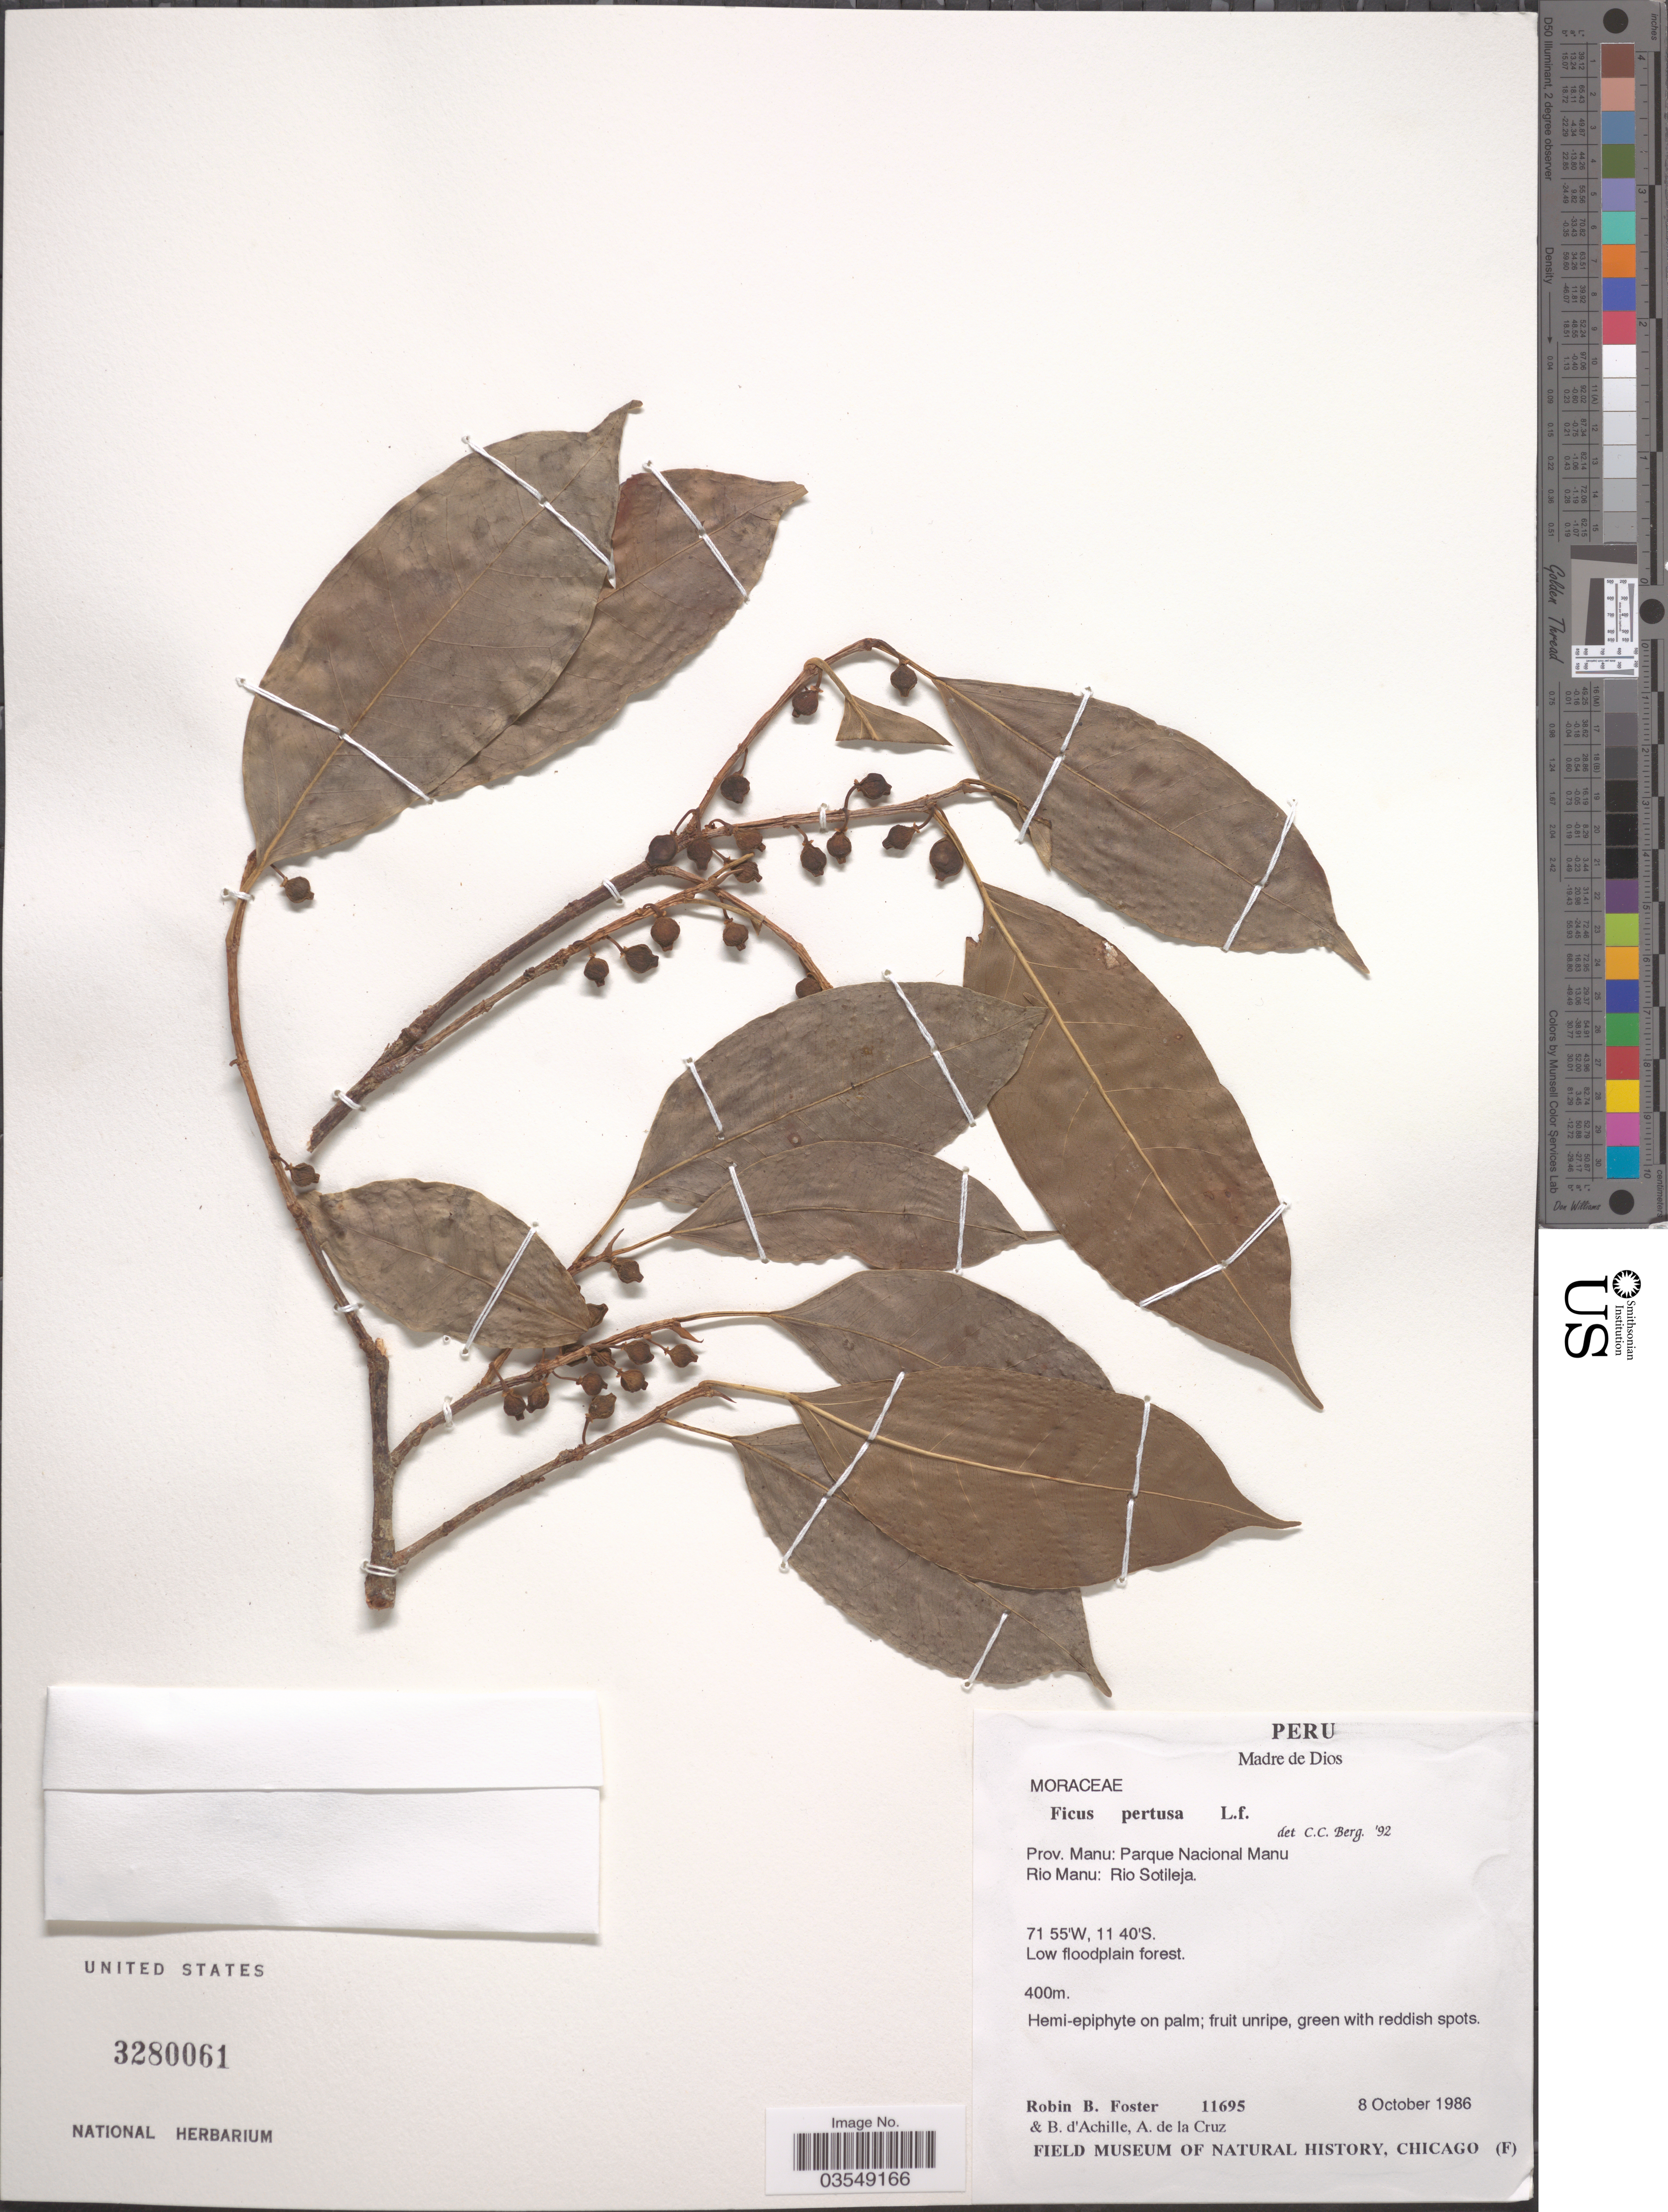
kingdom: Plantae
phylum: Tracheophyta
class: Magnoliopsida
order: Rosales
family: Moraceae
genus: Ficus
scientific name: Ficus pertusa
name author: L. f.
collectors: R. B. Foster, B. d'Achille & A. de la Cruz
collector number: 11695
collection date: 1986-10-08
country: Peru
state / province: Madre de Dios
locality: Prov. Manu: Parque Nacional Manu. Rio Manu: Rio Sotileja.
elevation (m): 400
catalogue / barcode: US 3280061